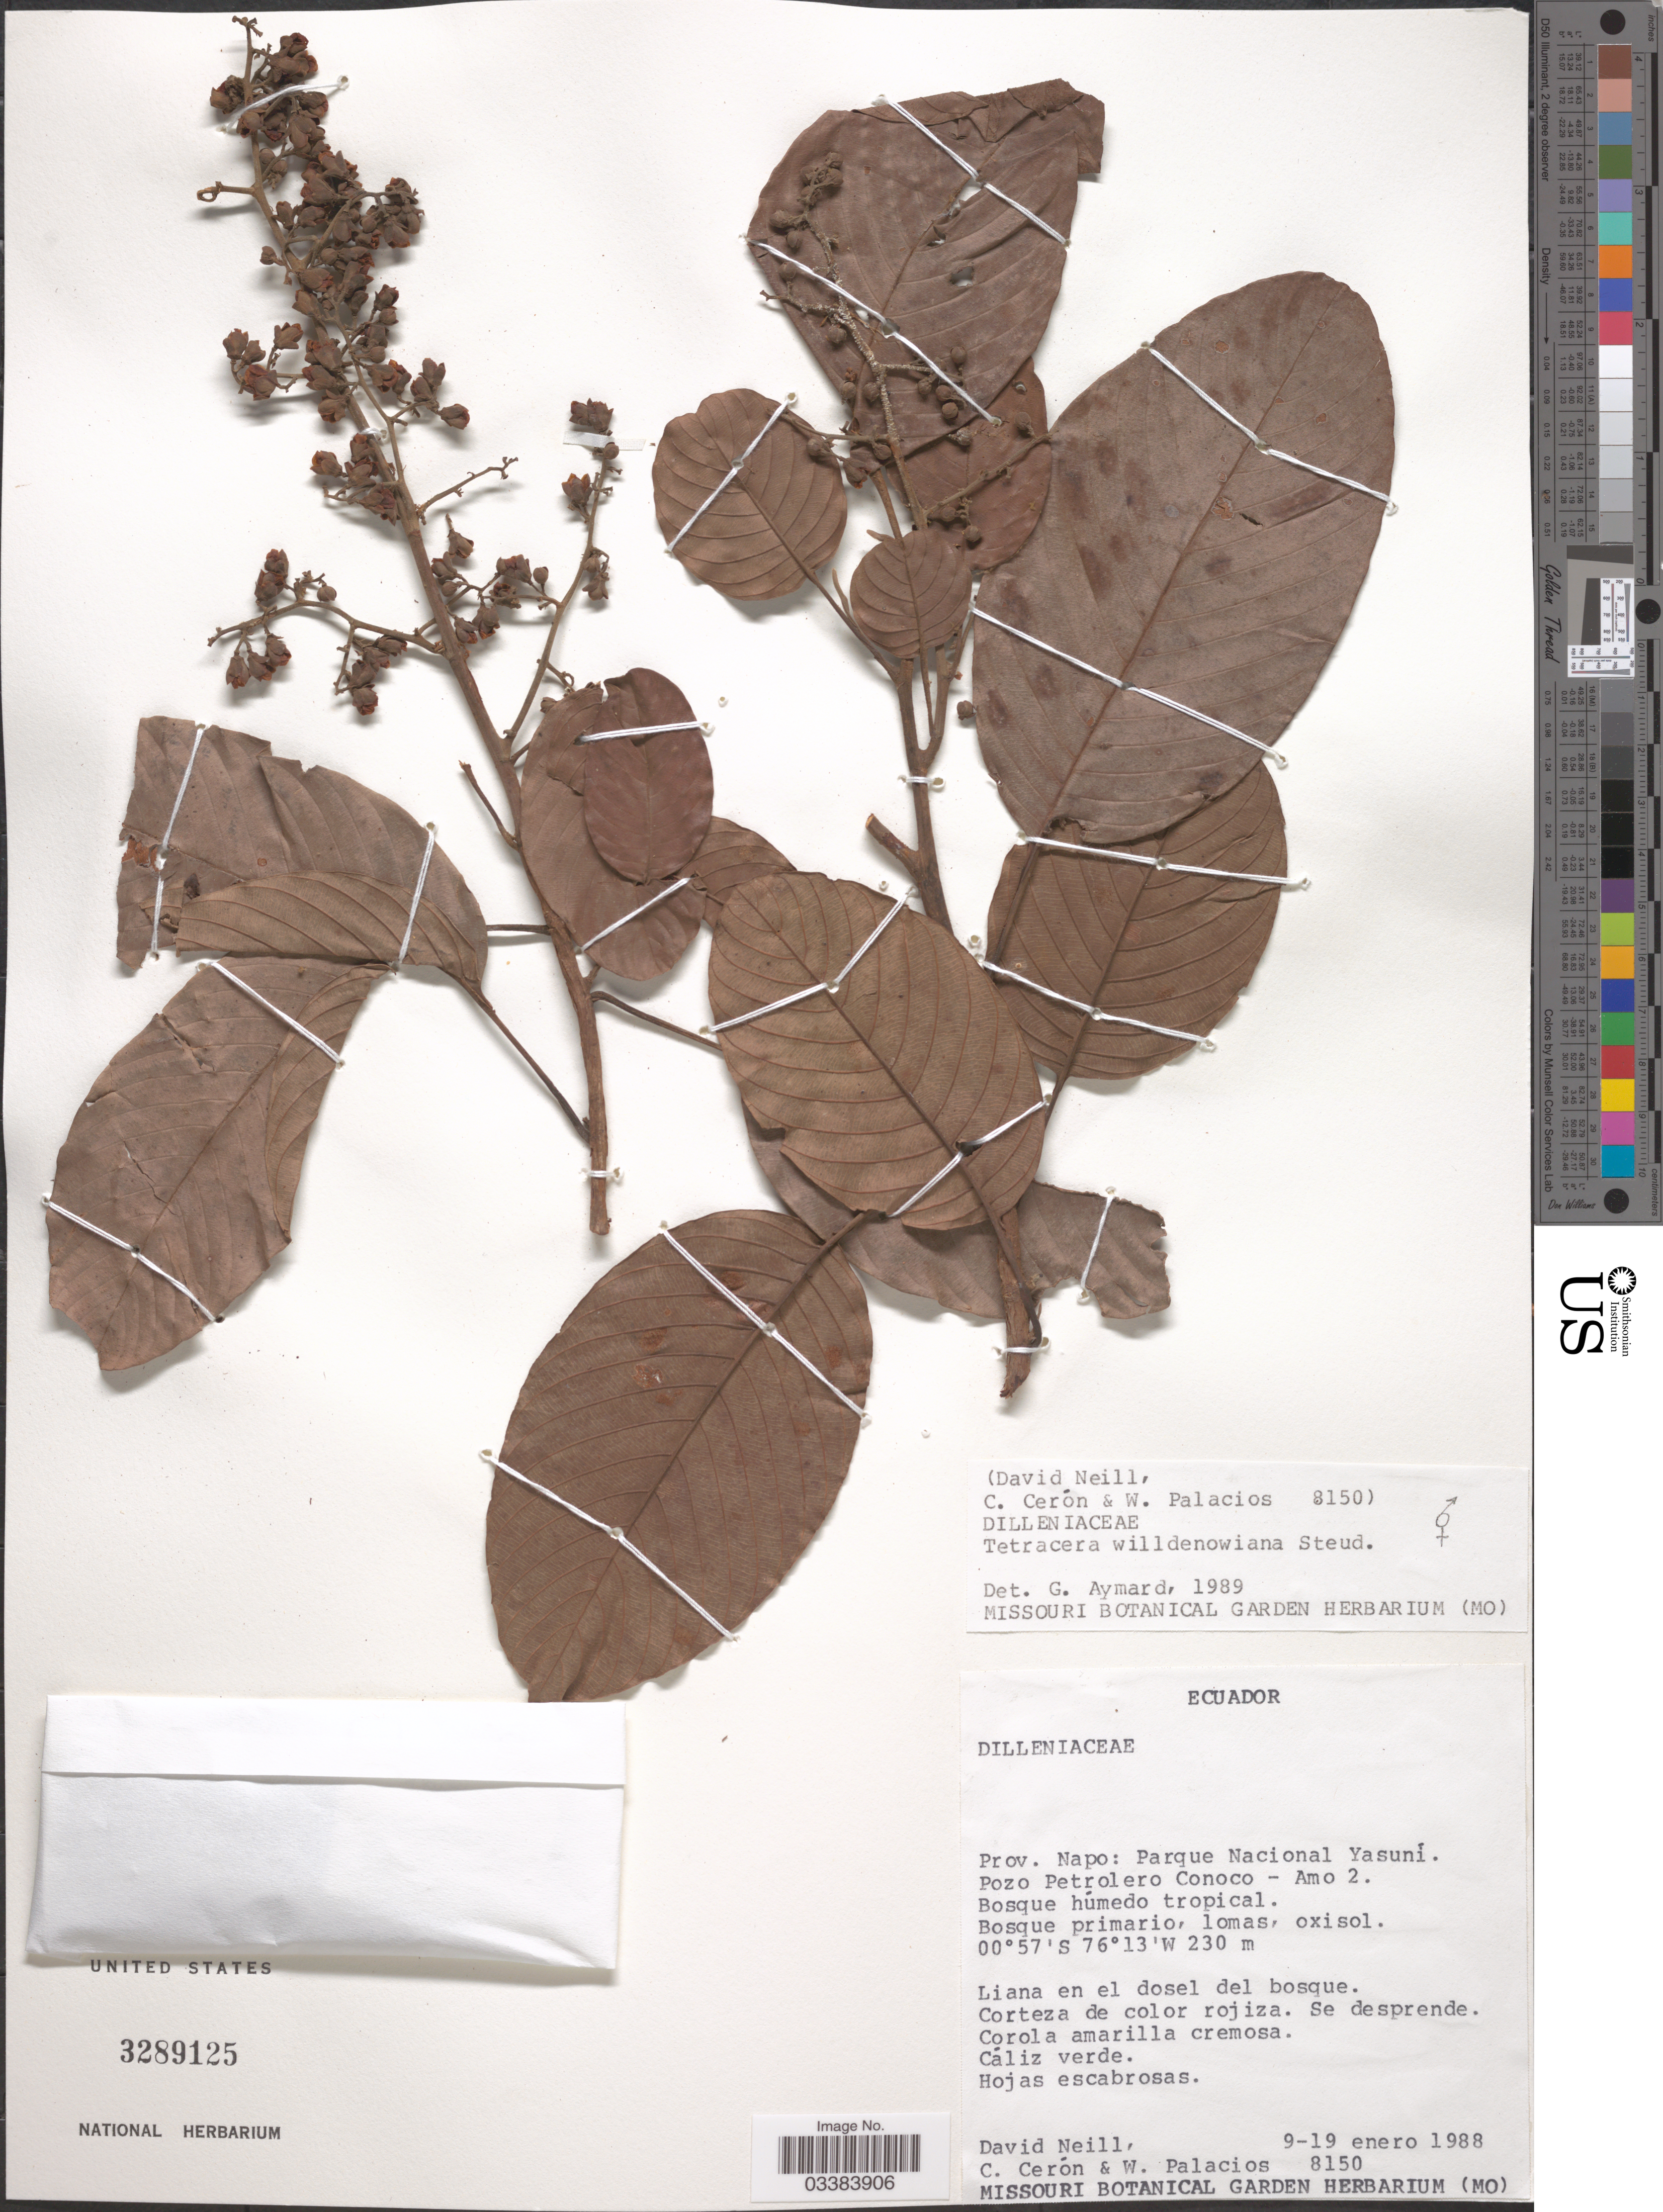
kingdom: Plantae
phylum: Tracheophyta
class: Magnoliopsida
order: Dilleniales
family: Dilleniaceae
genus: Tetracera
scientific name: Tetracera willdenowiana subsp. willdenowiana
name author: Steud.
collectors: D. Neill, C. E. Cerón M. & W. Palacios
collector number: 8150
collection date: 1988-01-09/1988-01-19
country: Ecuador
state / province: Napo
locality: Parque Nacional Yasuní. Pozo petrolero Conoco - Amo 2.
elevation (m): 230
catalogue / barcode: US 3289125